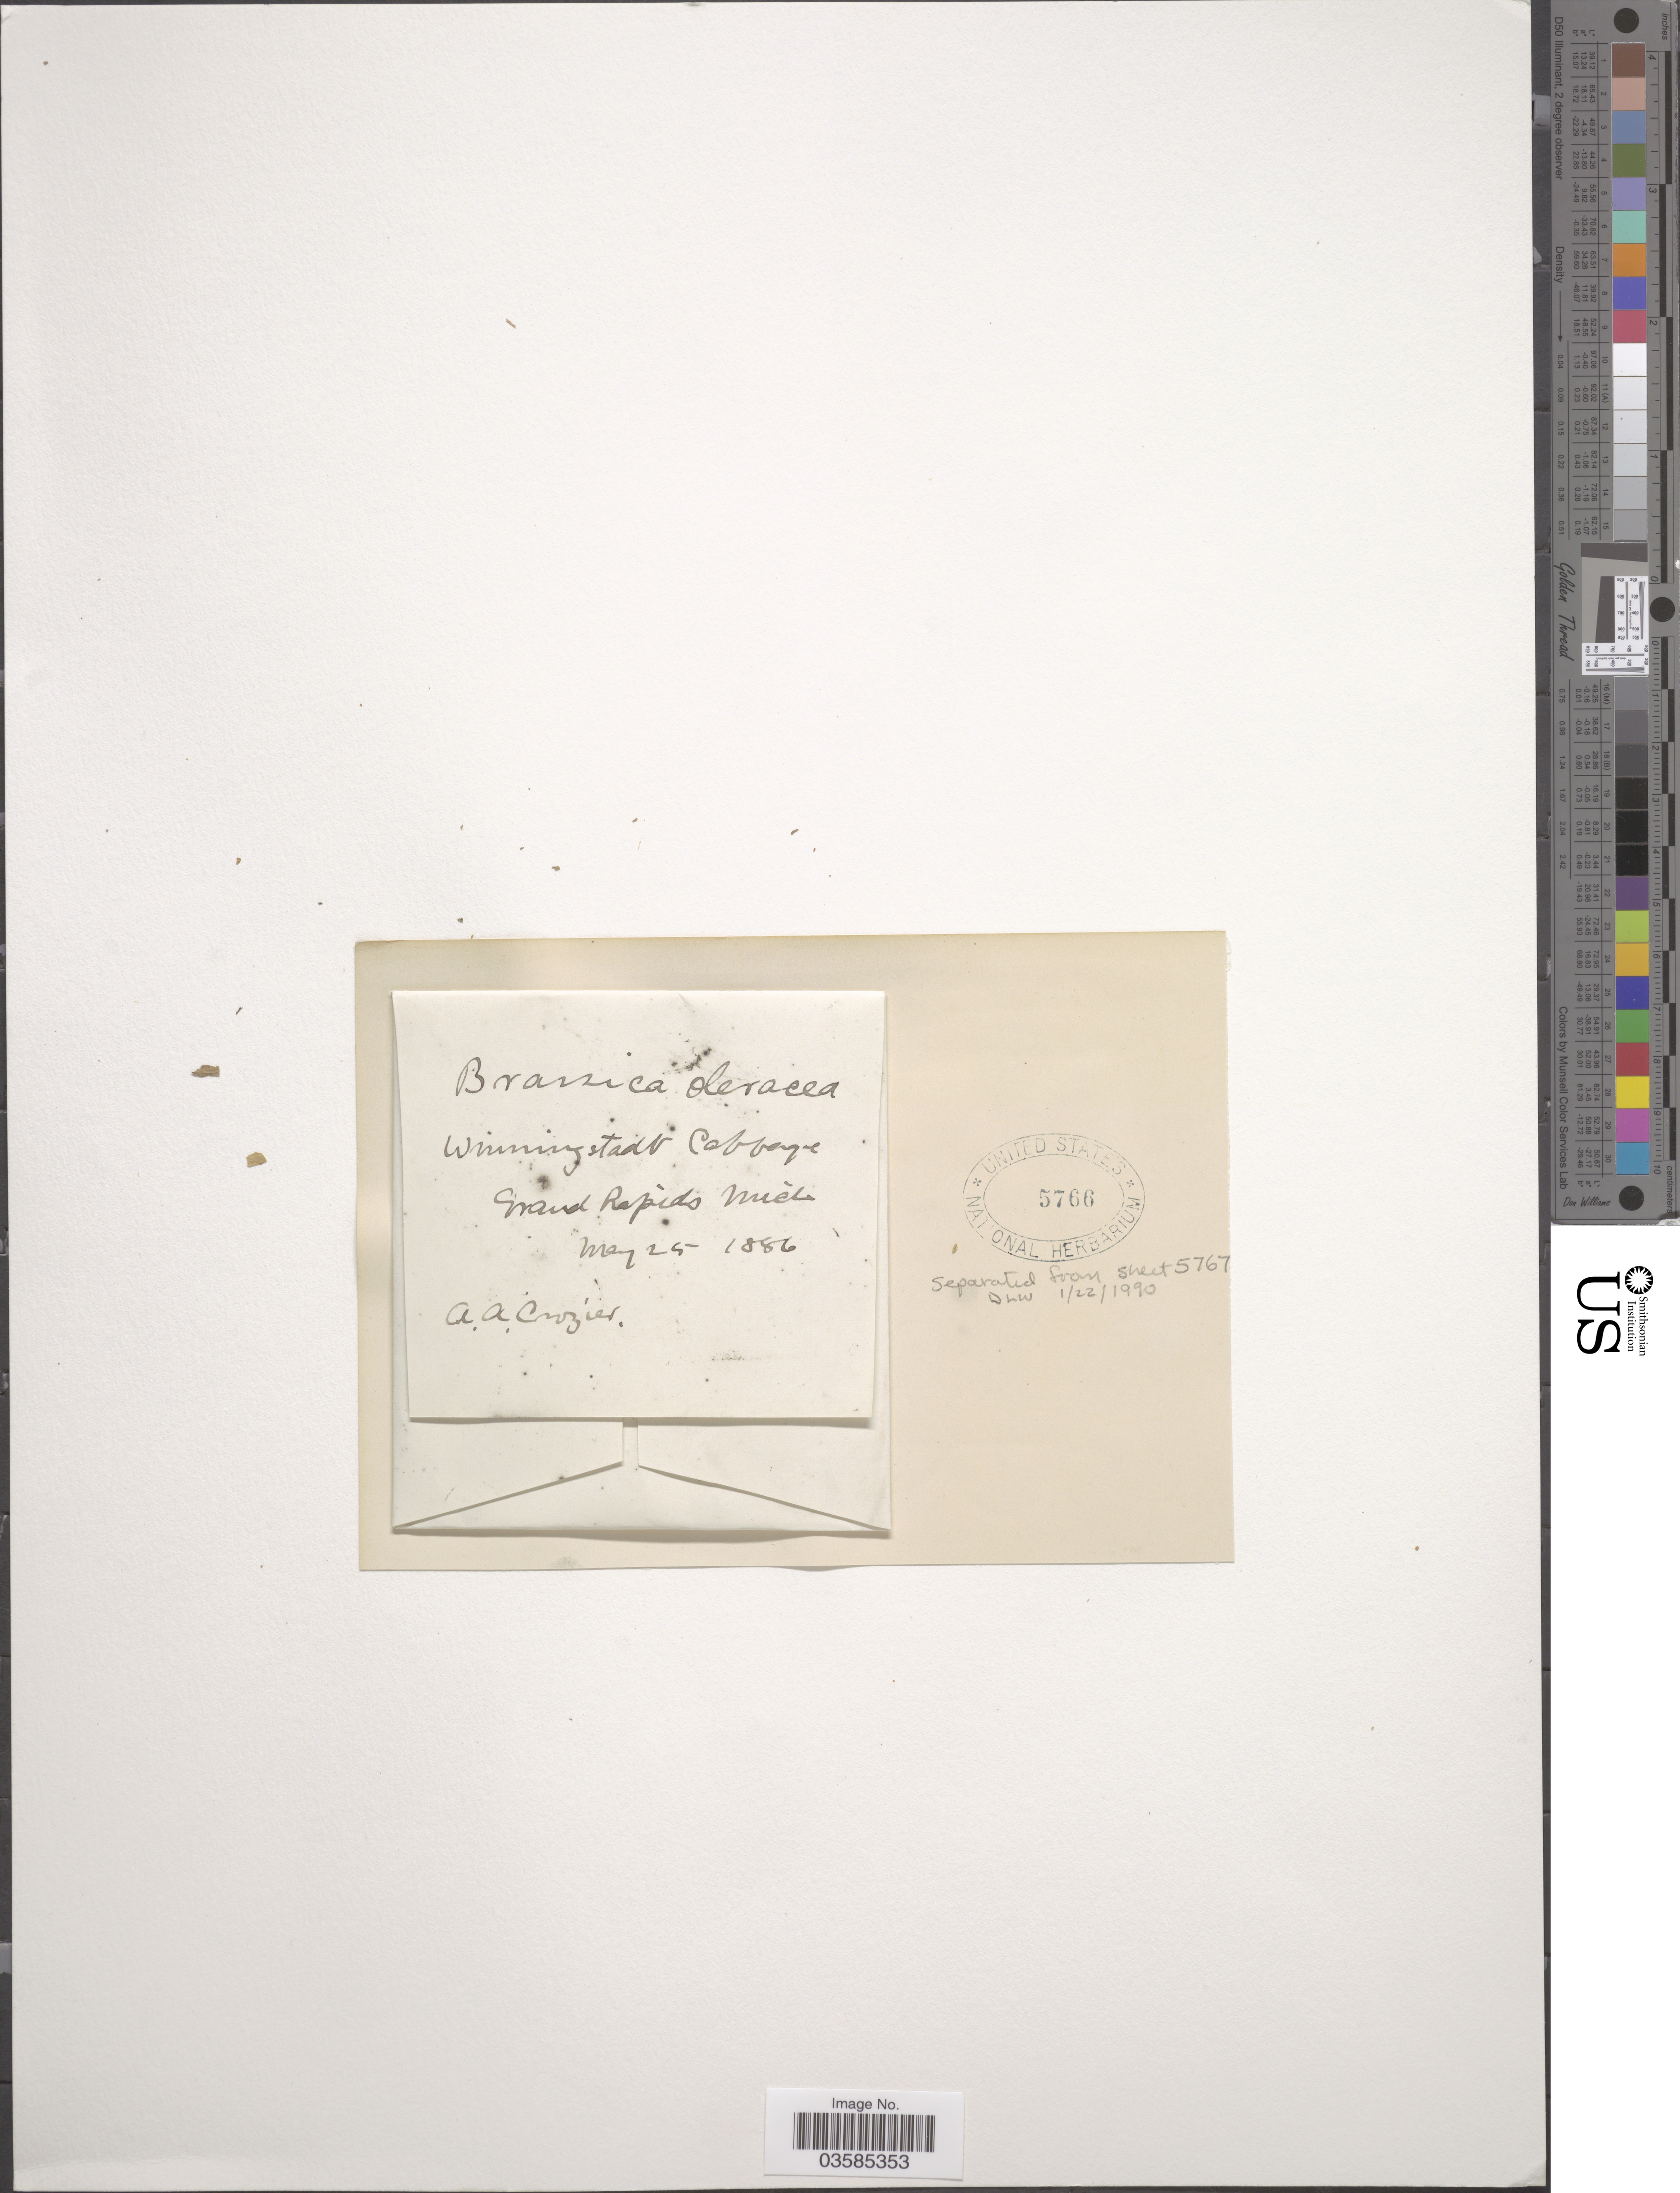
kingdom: Plantae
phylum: Tracheophyta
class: Magnoliopsida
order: Brassicales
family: Brassicaceae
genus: Brassica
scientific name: Brassica oleracea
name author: L.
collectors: A. Crozier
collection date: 1886-05-25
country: United States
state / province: Michigan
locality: Grand Rapids.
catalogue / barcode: US 5766